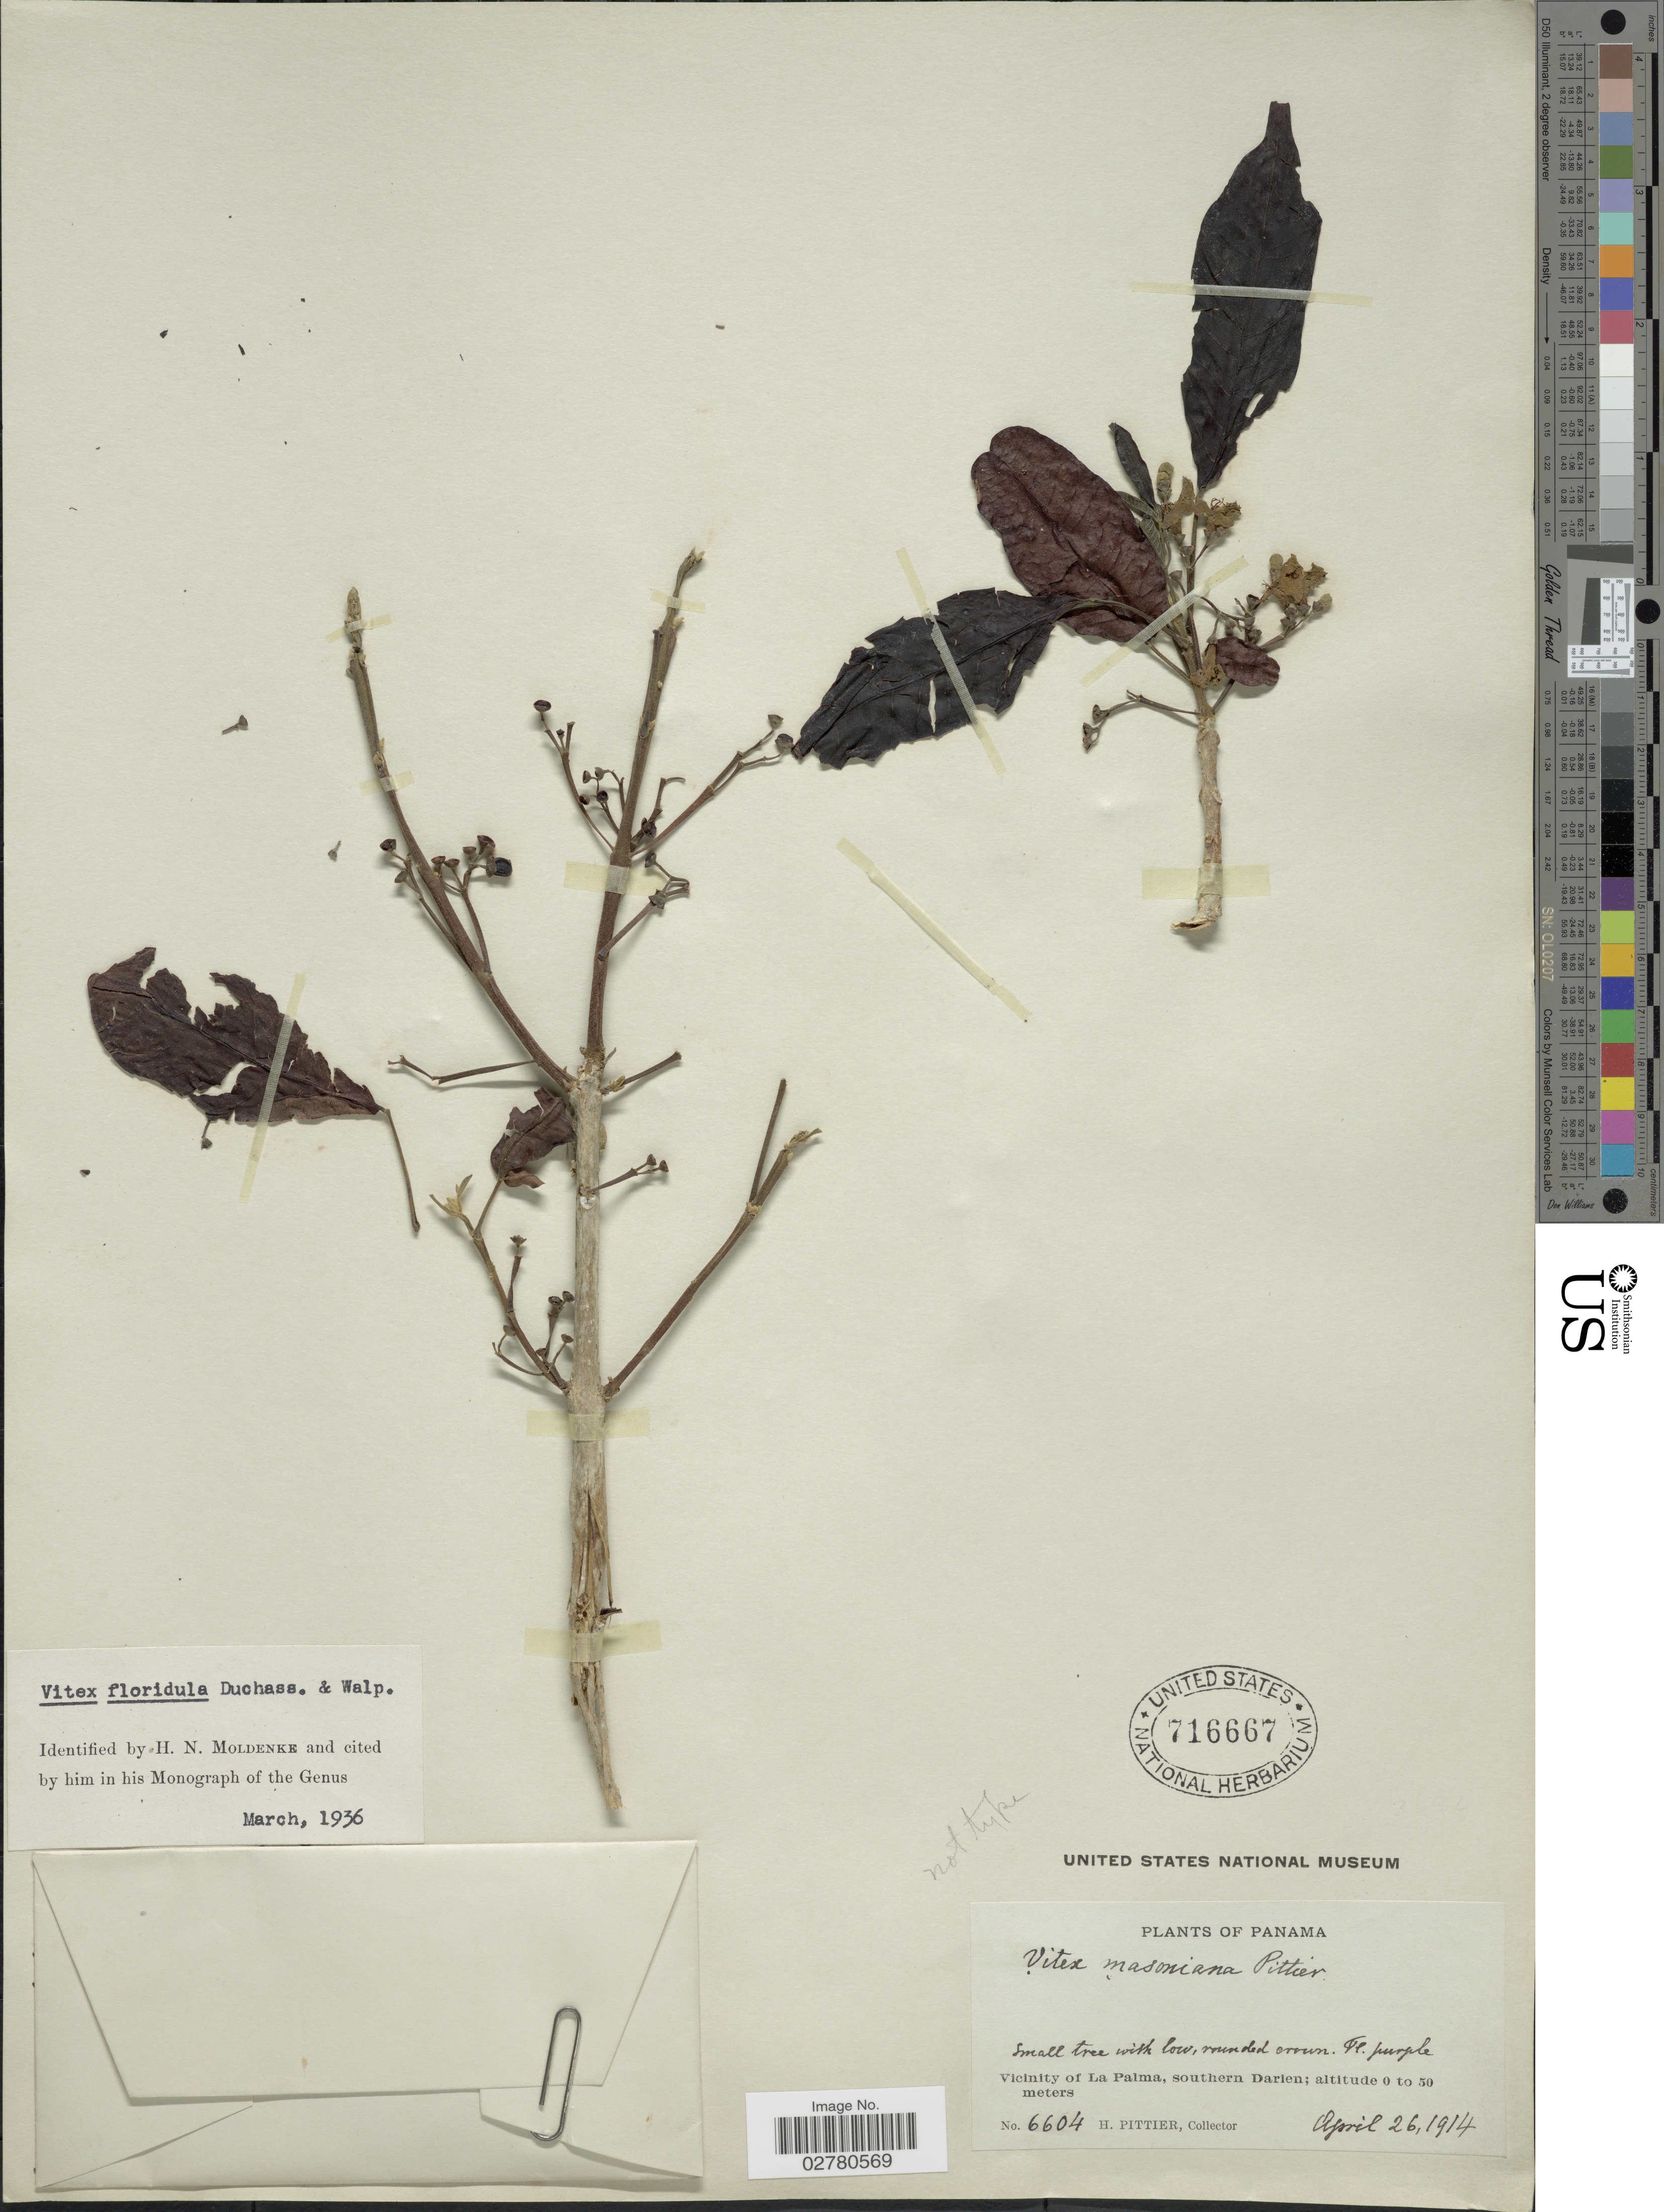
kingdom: Plantae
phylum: Tracheophyta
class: Magnoliopsida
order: Lamiales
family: Lamiaceae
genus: Vitex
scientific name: Vitex floridula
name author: Duchass. & Walp.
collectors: H. F. Pittier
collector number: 6604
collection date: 1914-04-26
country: Panama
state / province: Darién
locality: Vicinity of La Palma, Southern Darien.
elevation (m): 0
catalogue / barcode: US 716667